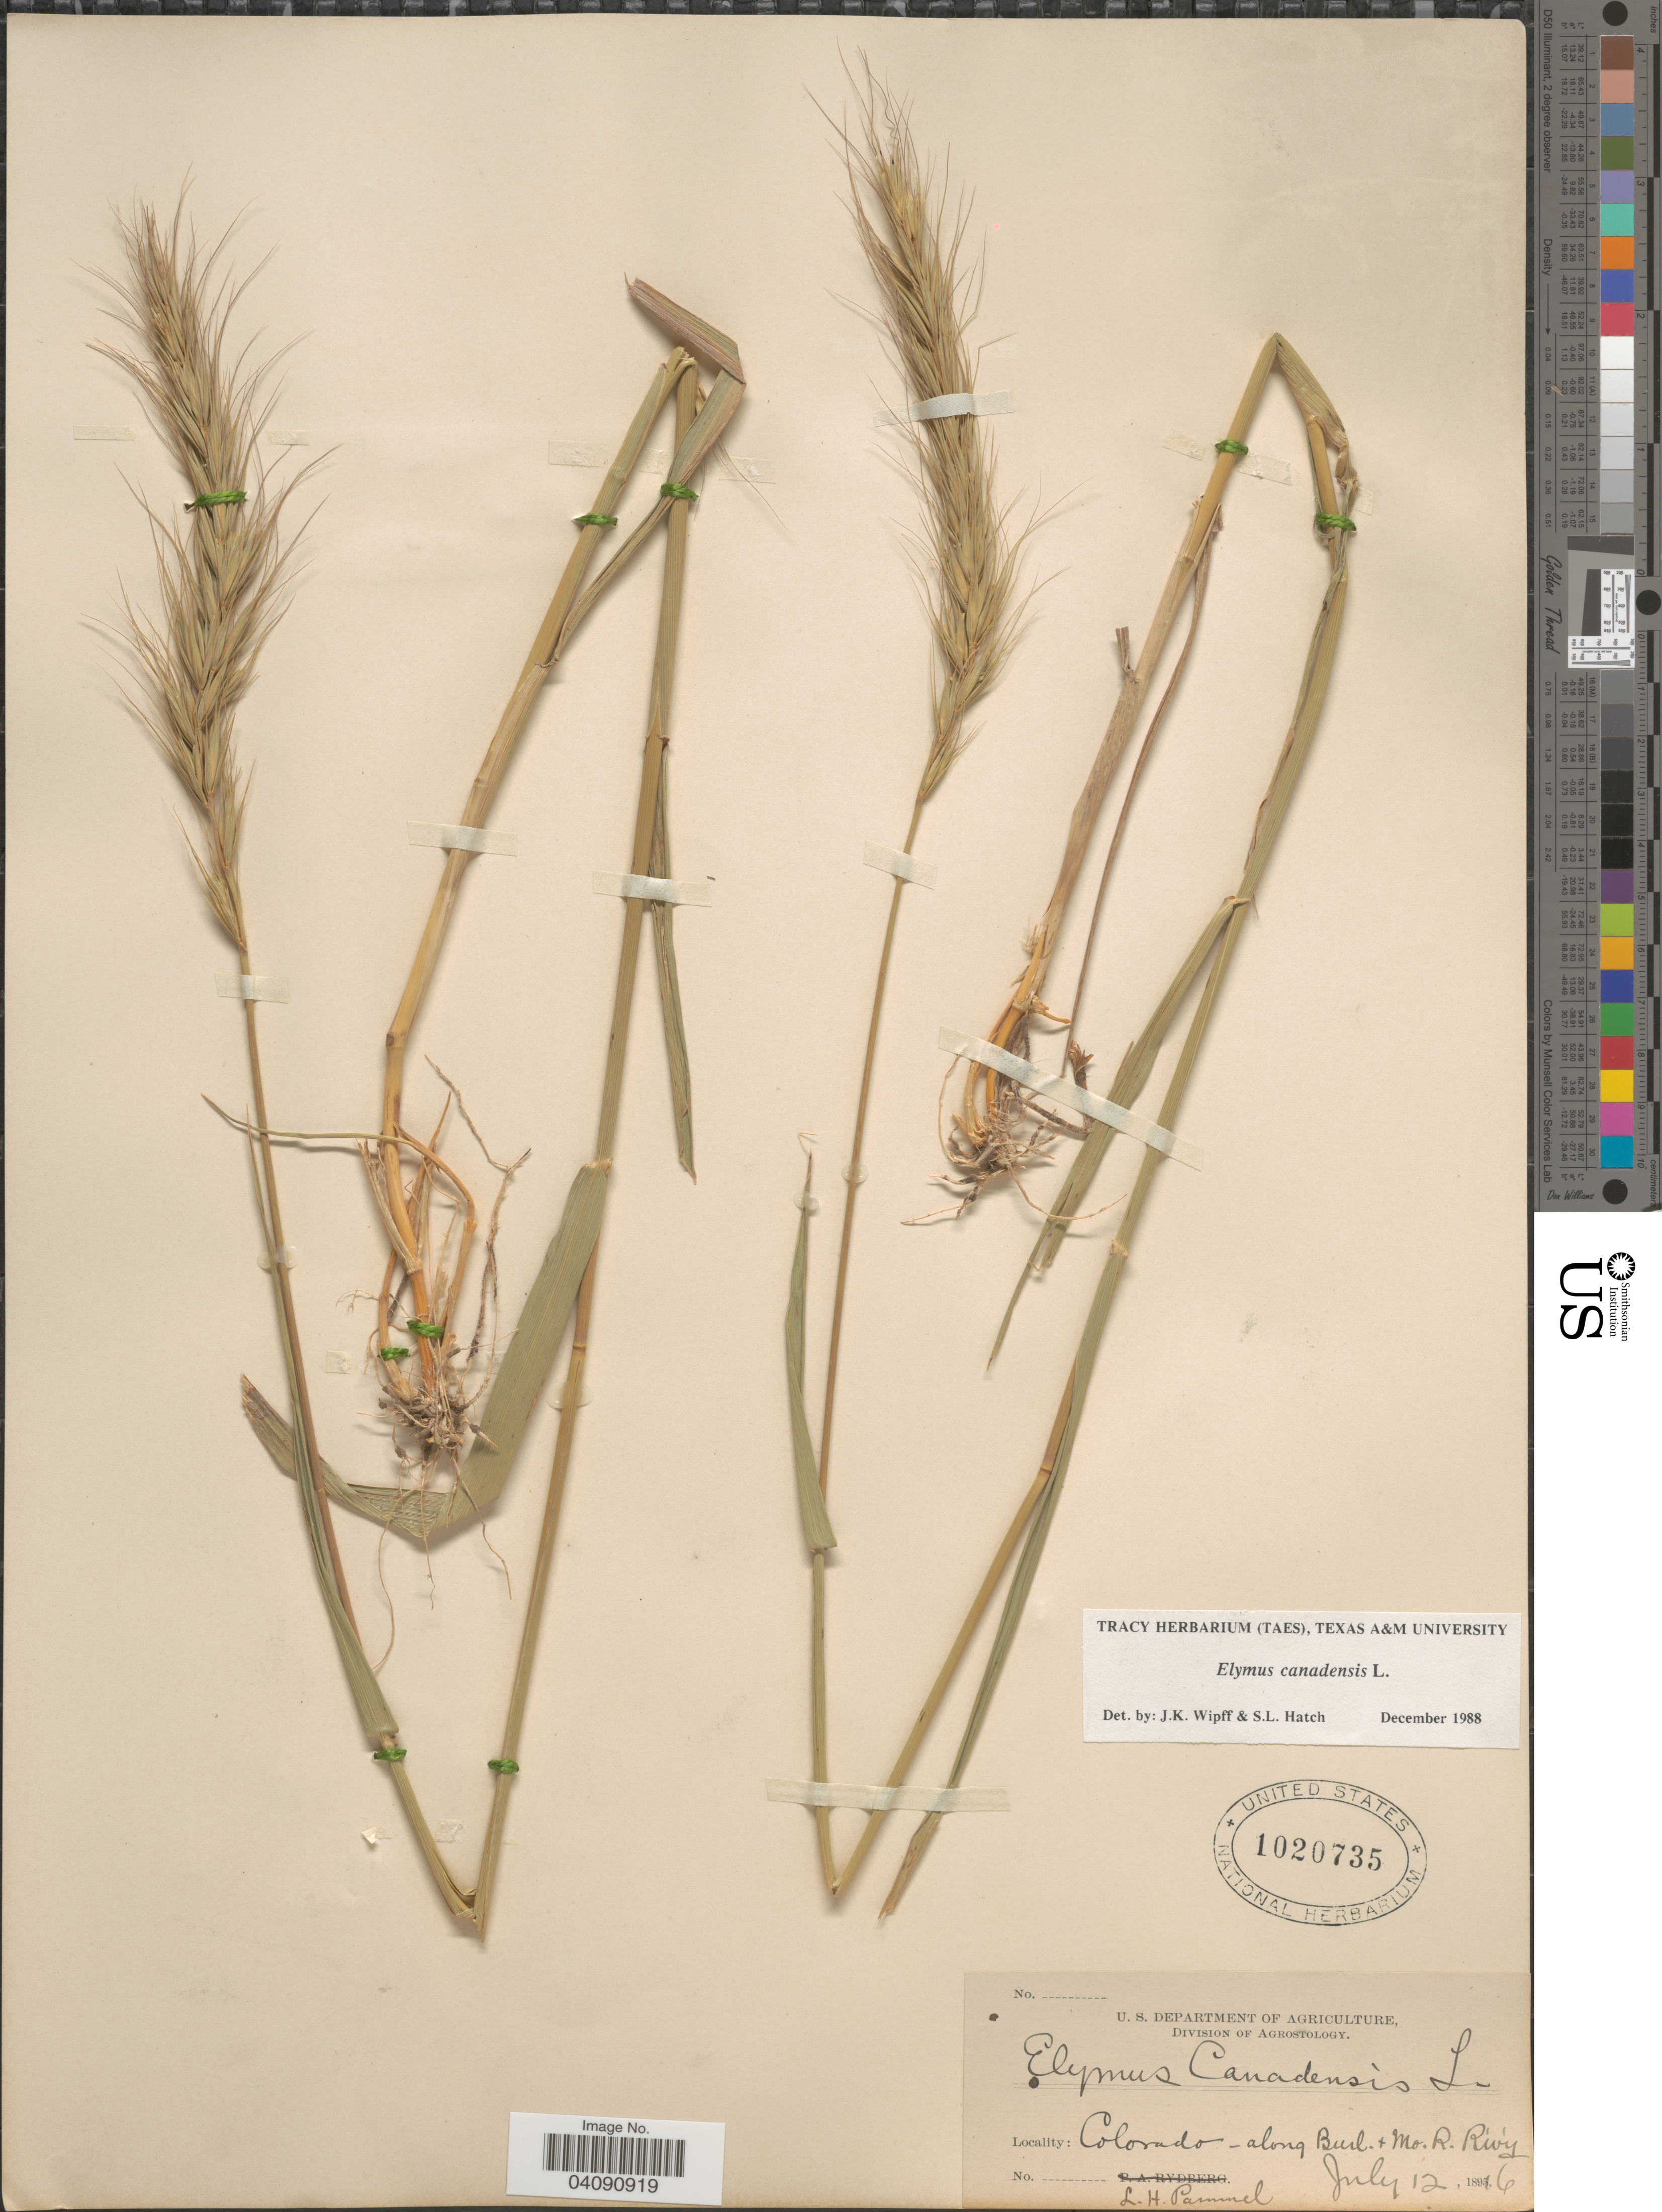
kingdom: Plantae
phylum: Tracheophyta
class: Liliopsida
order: Poales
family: Poaceae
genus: Elymus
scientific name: Elymus canadensis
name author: L.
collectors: L. Pammel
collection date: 1896-07-12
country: United States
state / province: Colorado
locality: Along Burl. & Mo. R. Rivy.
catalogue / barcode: US 1020735